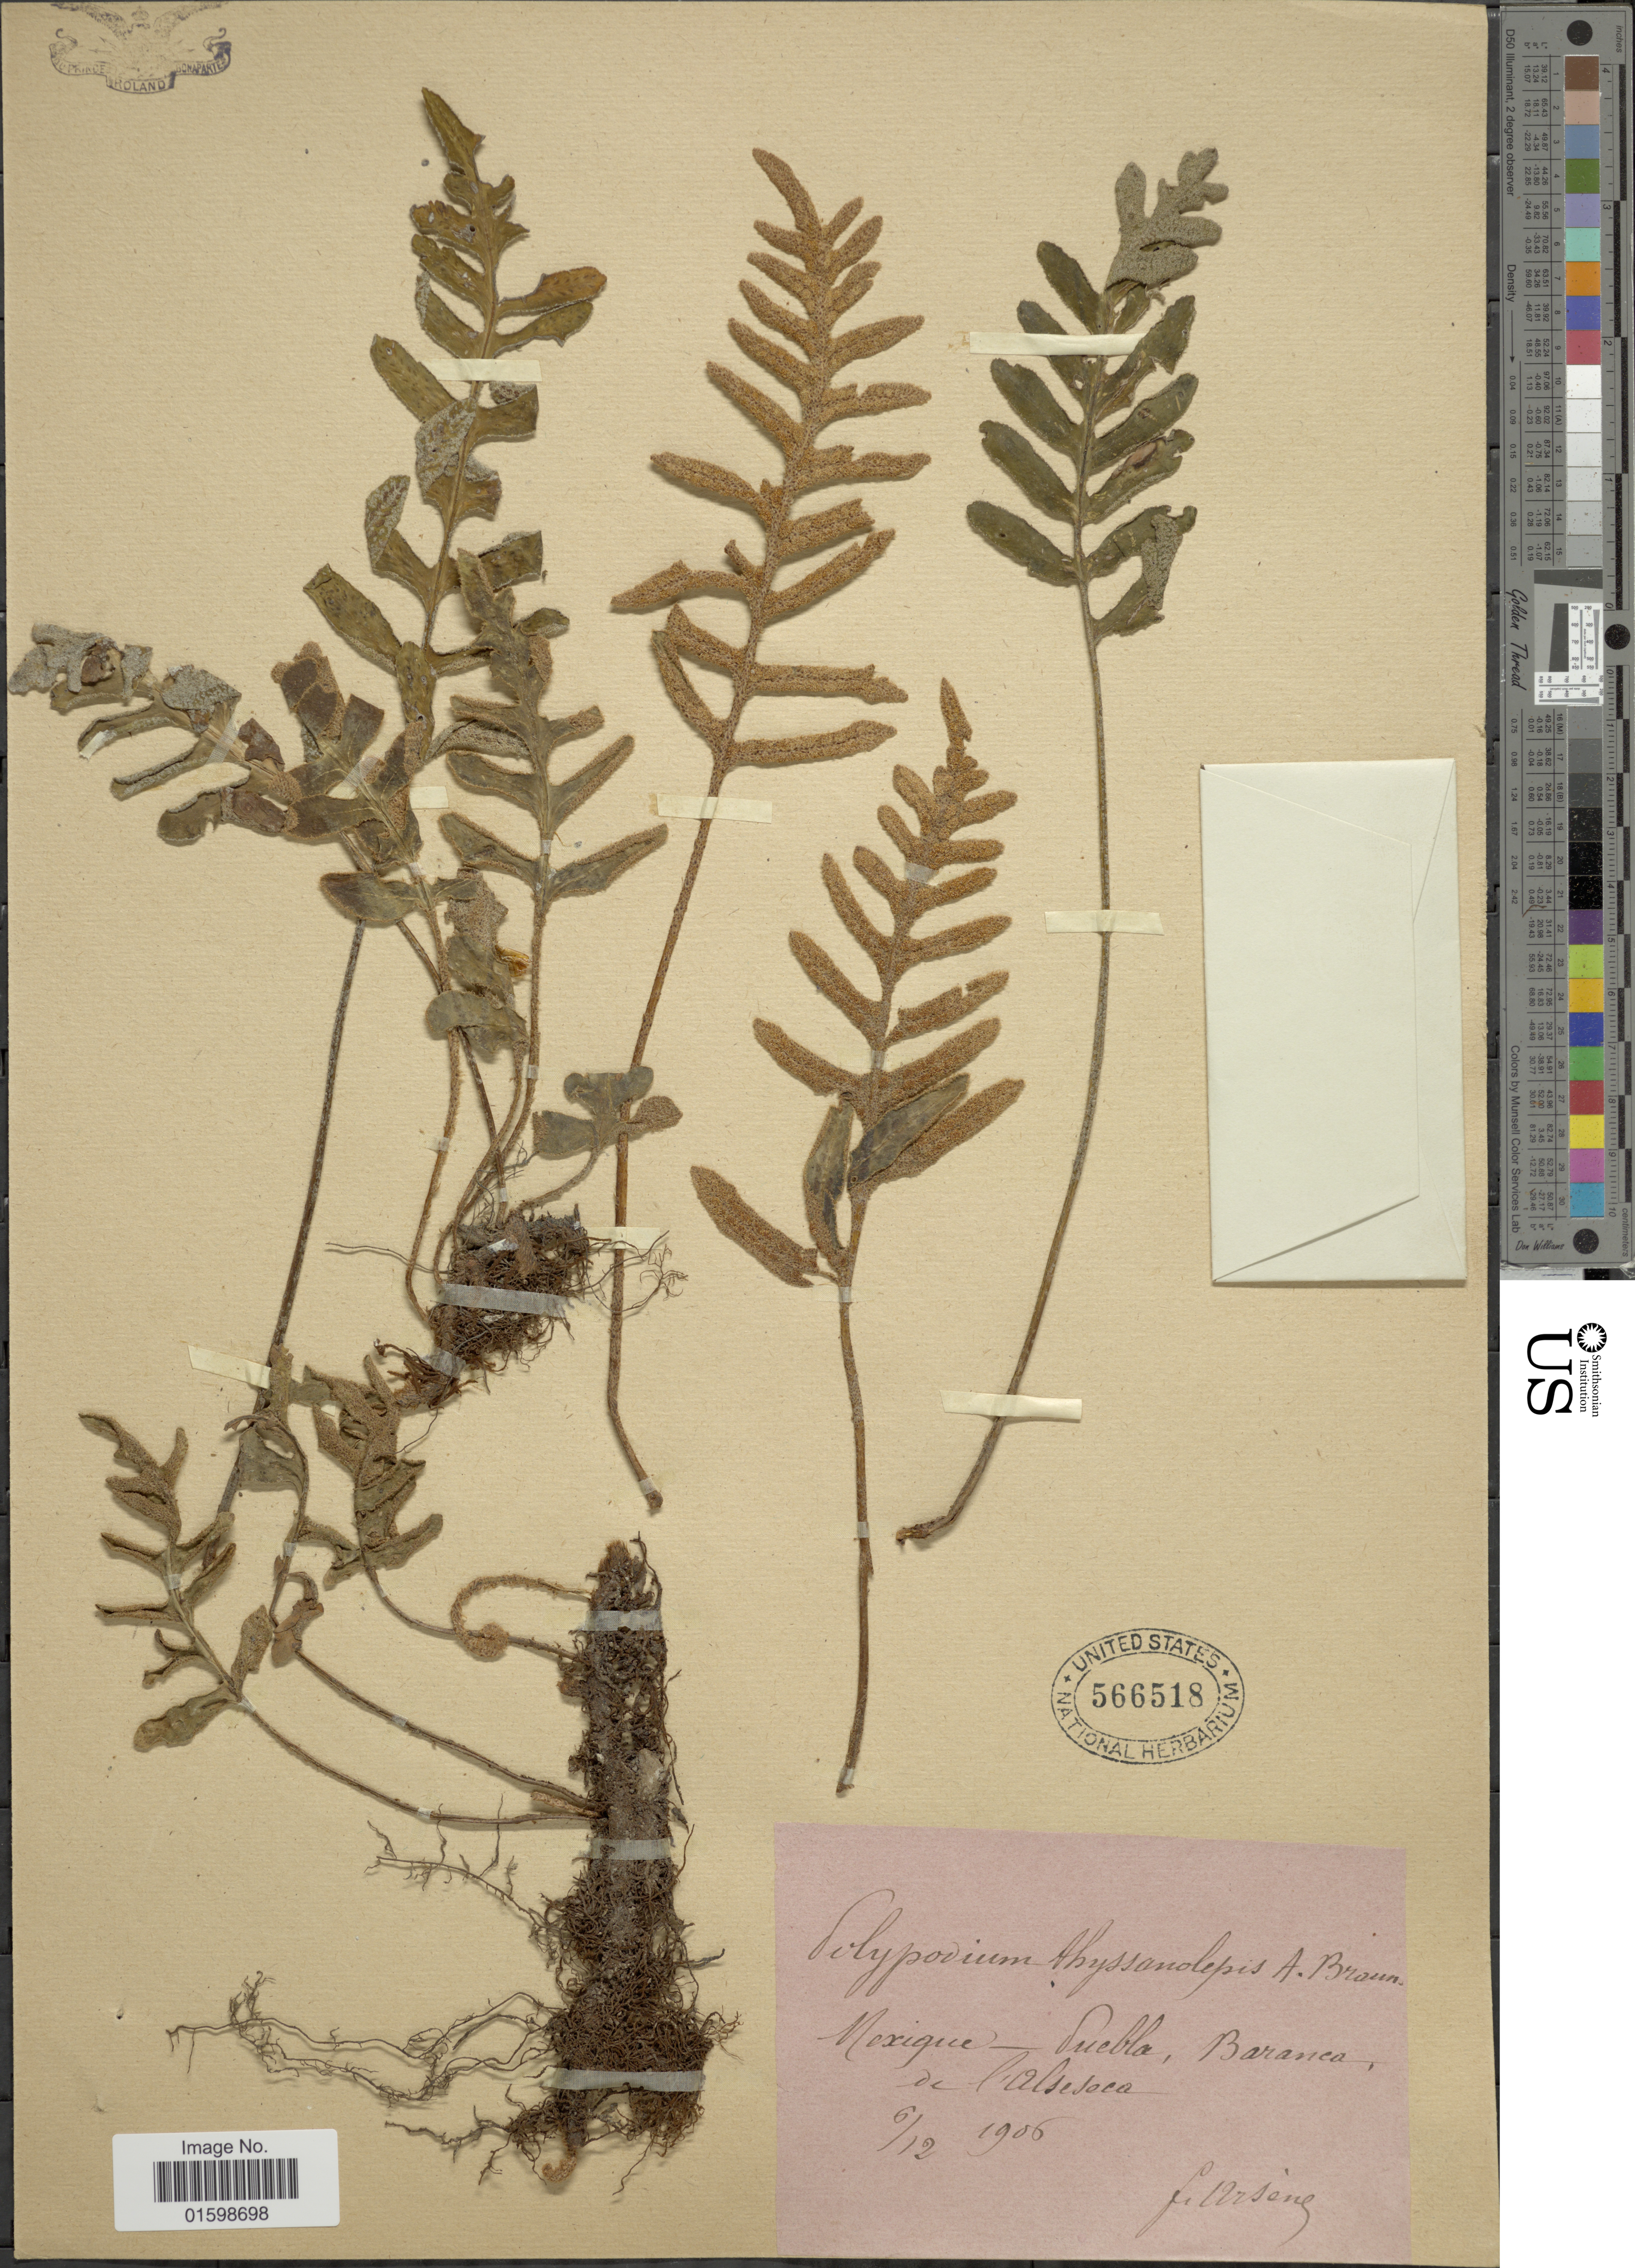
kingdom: Plantae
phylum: Tracheophyta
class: Polypodiopsida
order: Polypodiales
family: Polypodiaceae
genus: Pleopeltis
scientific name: Pleopeltis thyssanolepis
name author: (A. Braun ex Klotzsch) E.G. Andrews & Windham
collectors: F. Arsène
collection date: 1906-12-06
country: Mexico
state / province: Puebla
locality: Barancam de l'Alseca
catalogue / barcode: US 566518